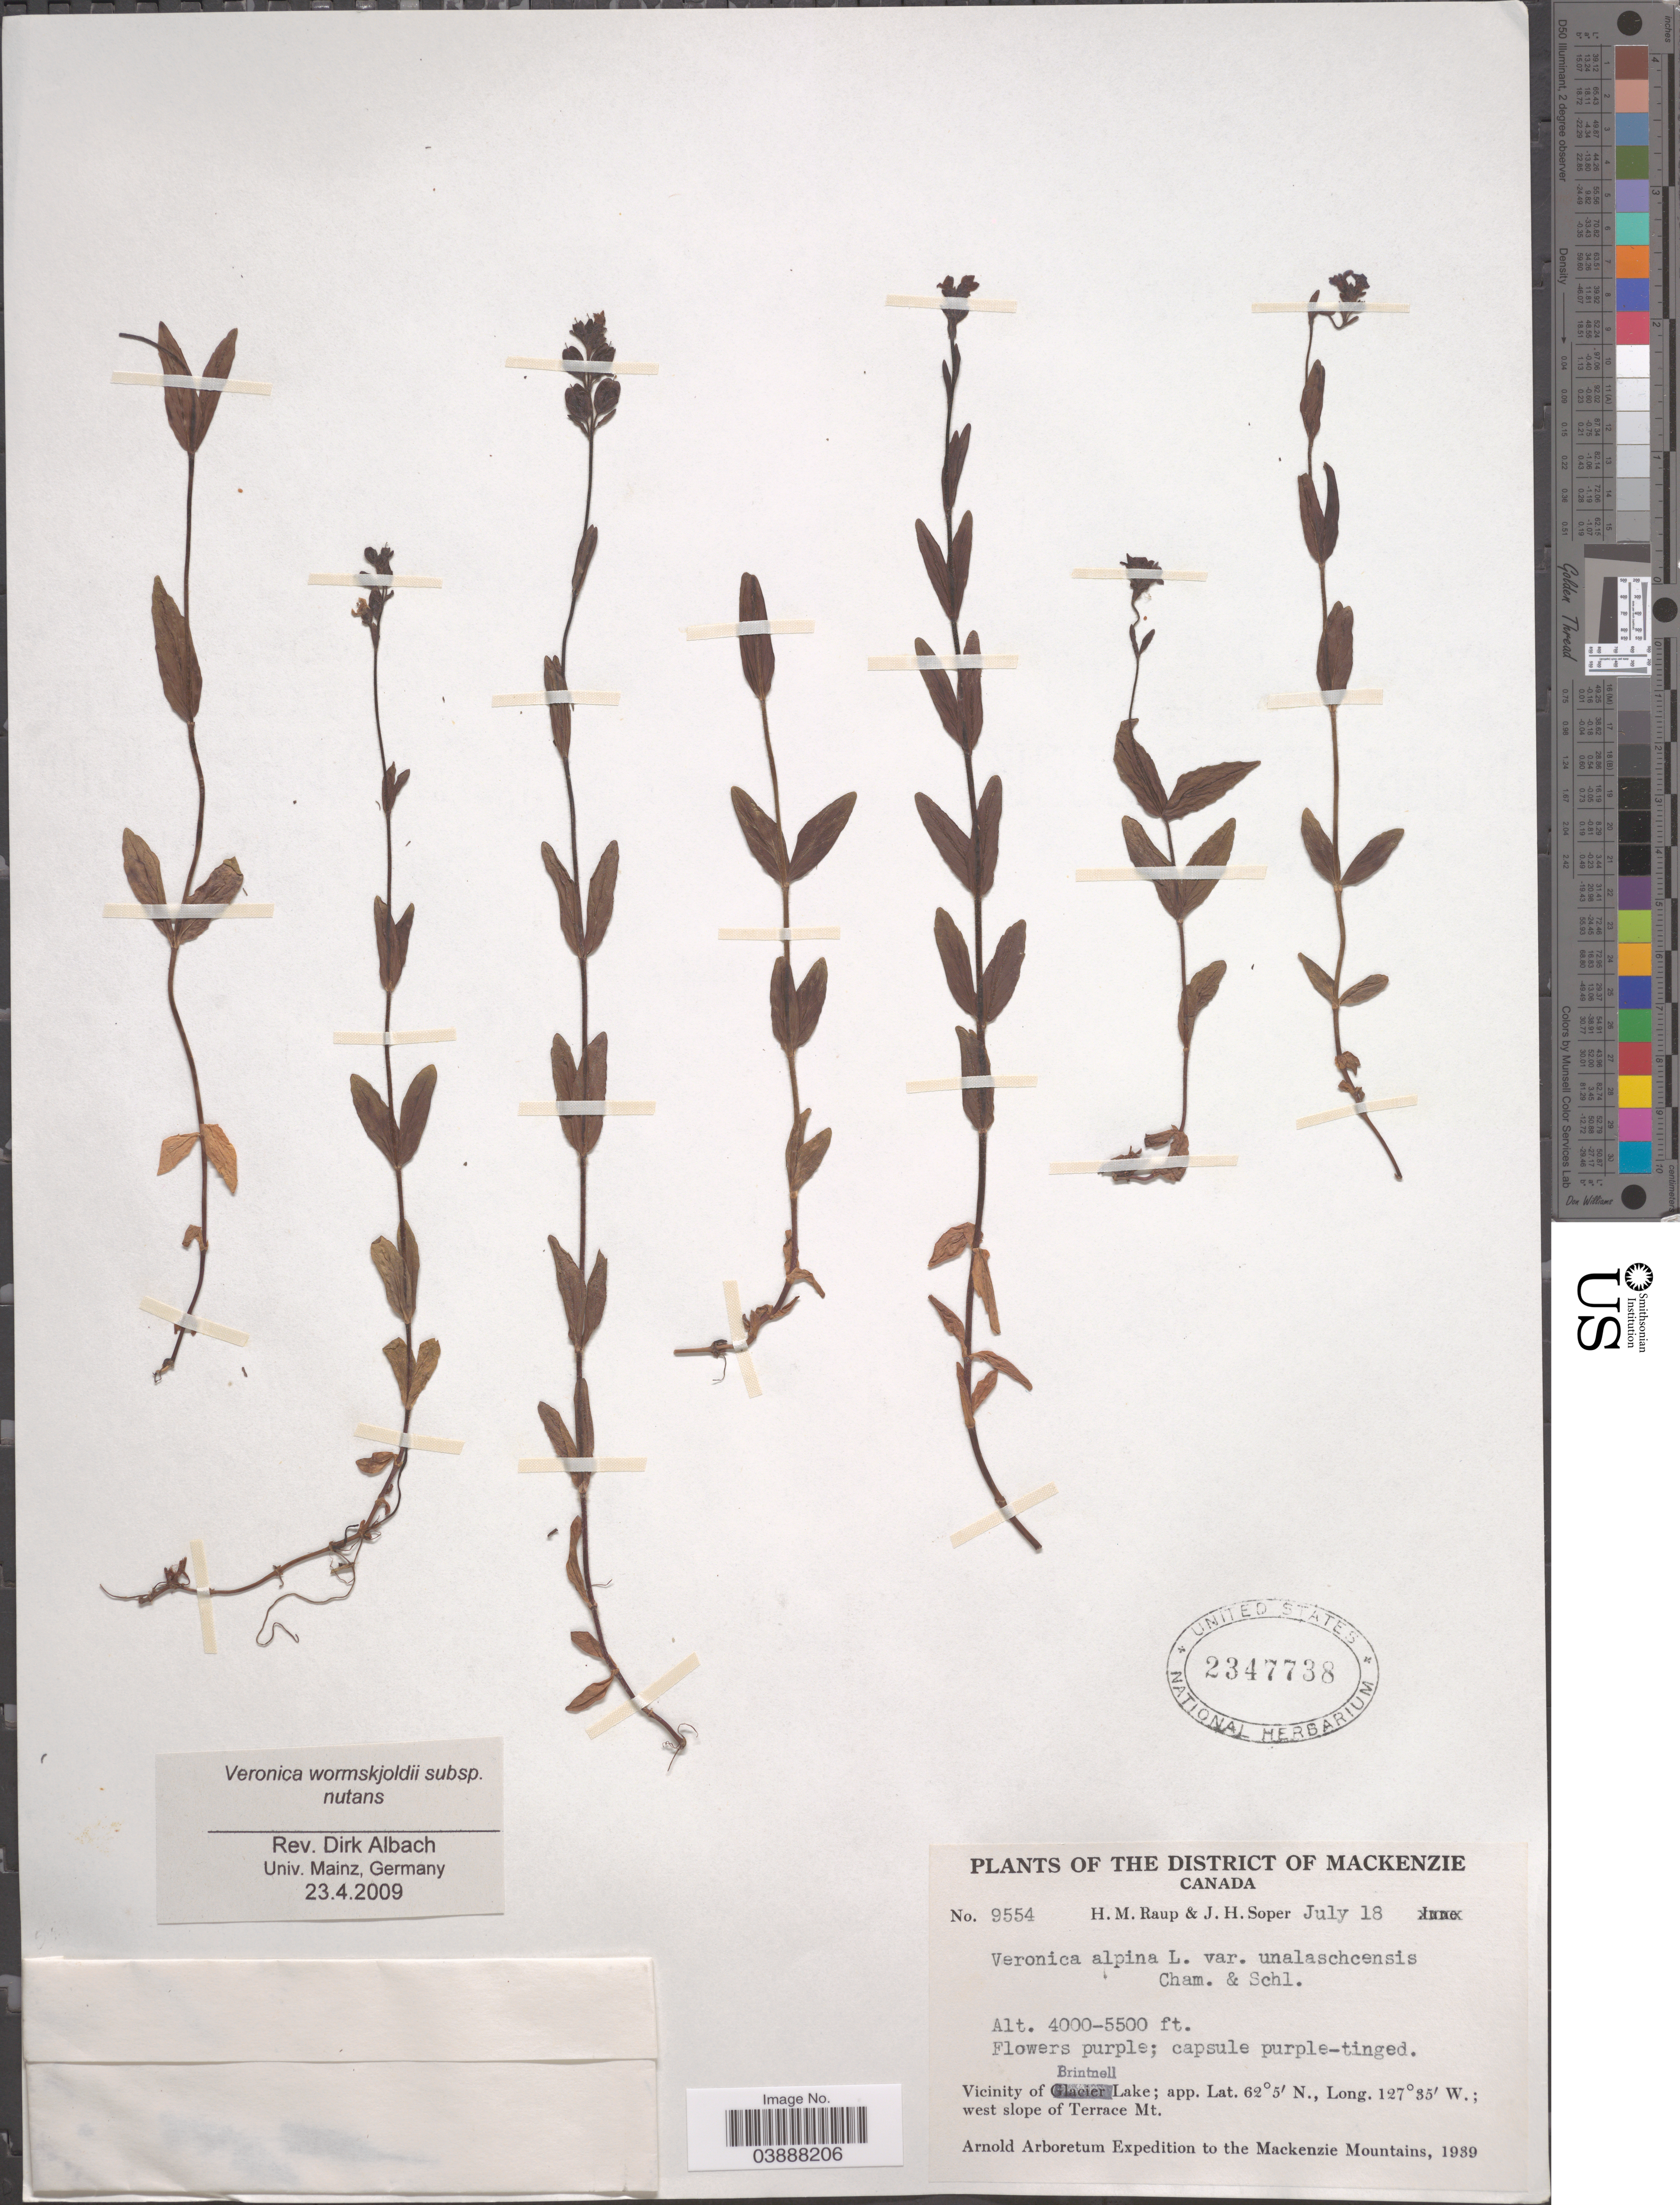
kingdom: Plantae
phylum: Tracheophyta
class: Magnoliopsida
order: Lamiales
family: Plantaginaceae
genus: Veronica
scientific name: Veronica wormskjoldii subsp. nutans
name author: (Bong.) Albach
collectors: H. Raup & J. H. Soper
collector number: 9554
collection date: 1939-07-18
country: Canada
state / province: Northwest Territories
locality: District of Mackenzie. Vicinity of Brintnell Lake; west slope of Terrace Mt.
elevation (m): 1219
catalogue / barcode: US 2347738